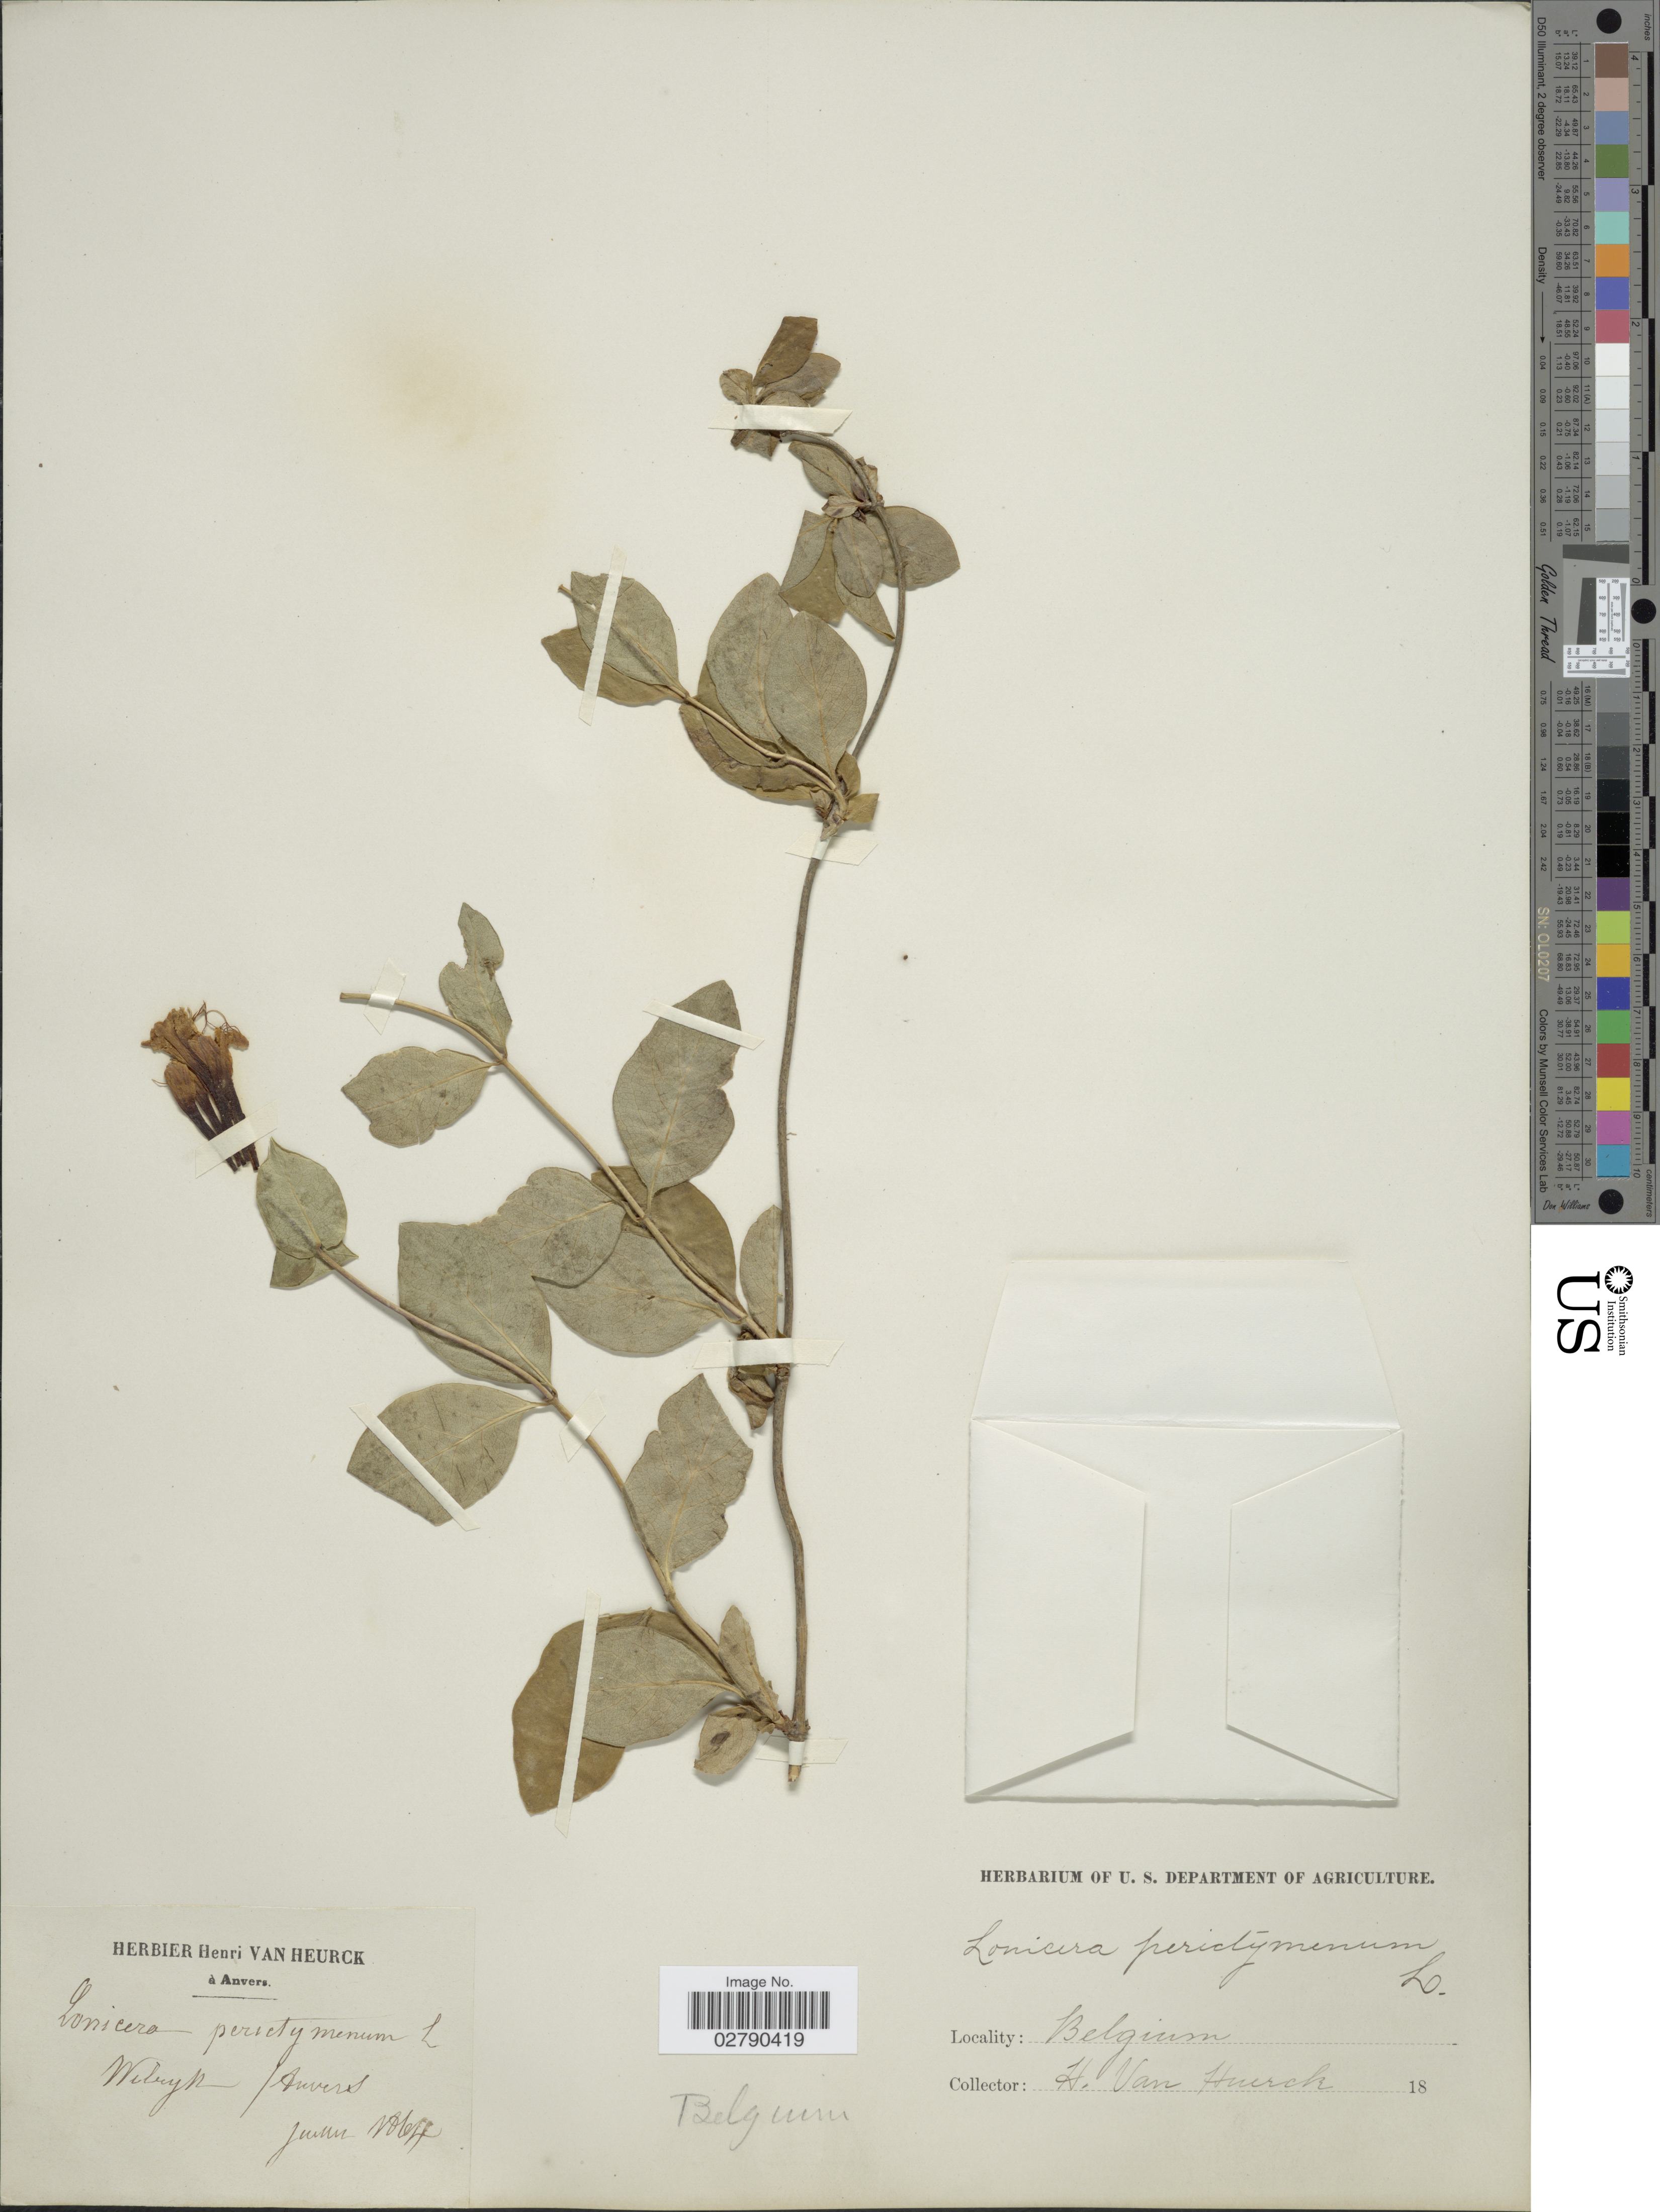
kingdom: Plantae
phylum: Tracheophyta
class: Magnoliopsida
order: Dipsacales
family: Caprifoliaceae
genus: Lonicera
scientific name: Lonicera periclymenum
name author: L.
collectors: H. F. Van Heurck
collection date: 1864-06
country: Belgium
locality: Webeyk [interpreted] / Anvers.